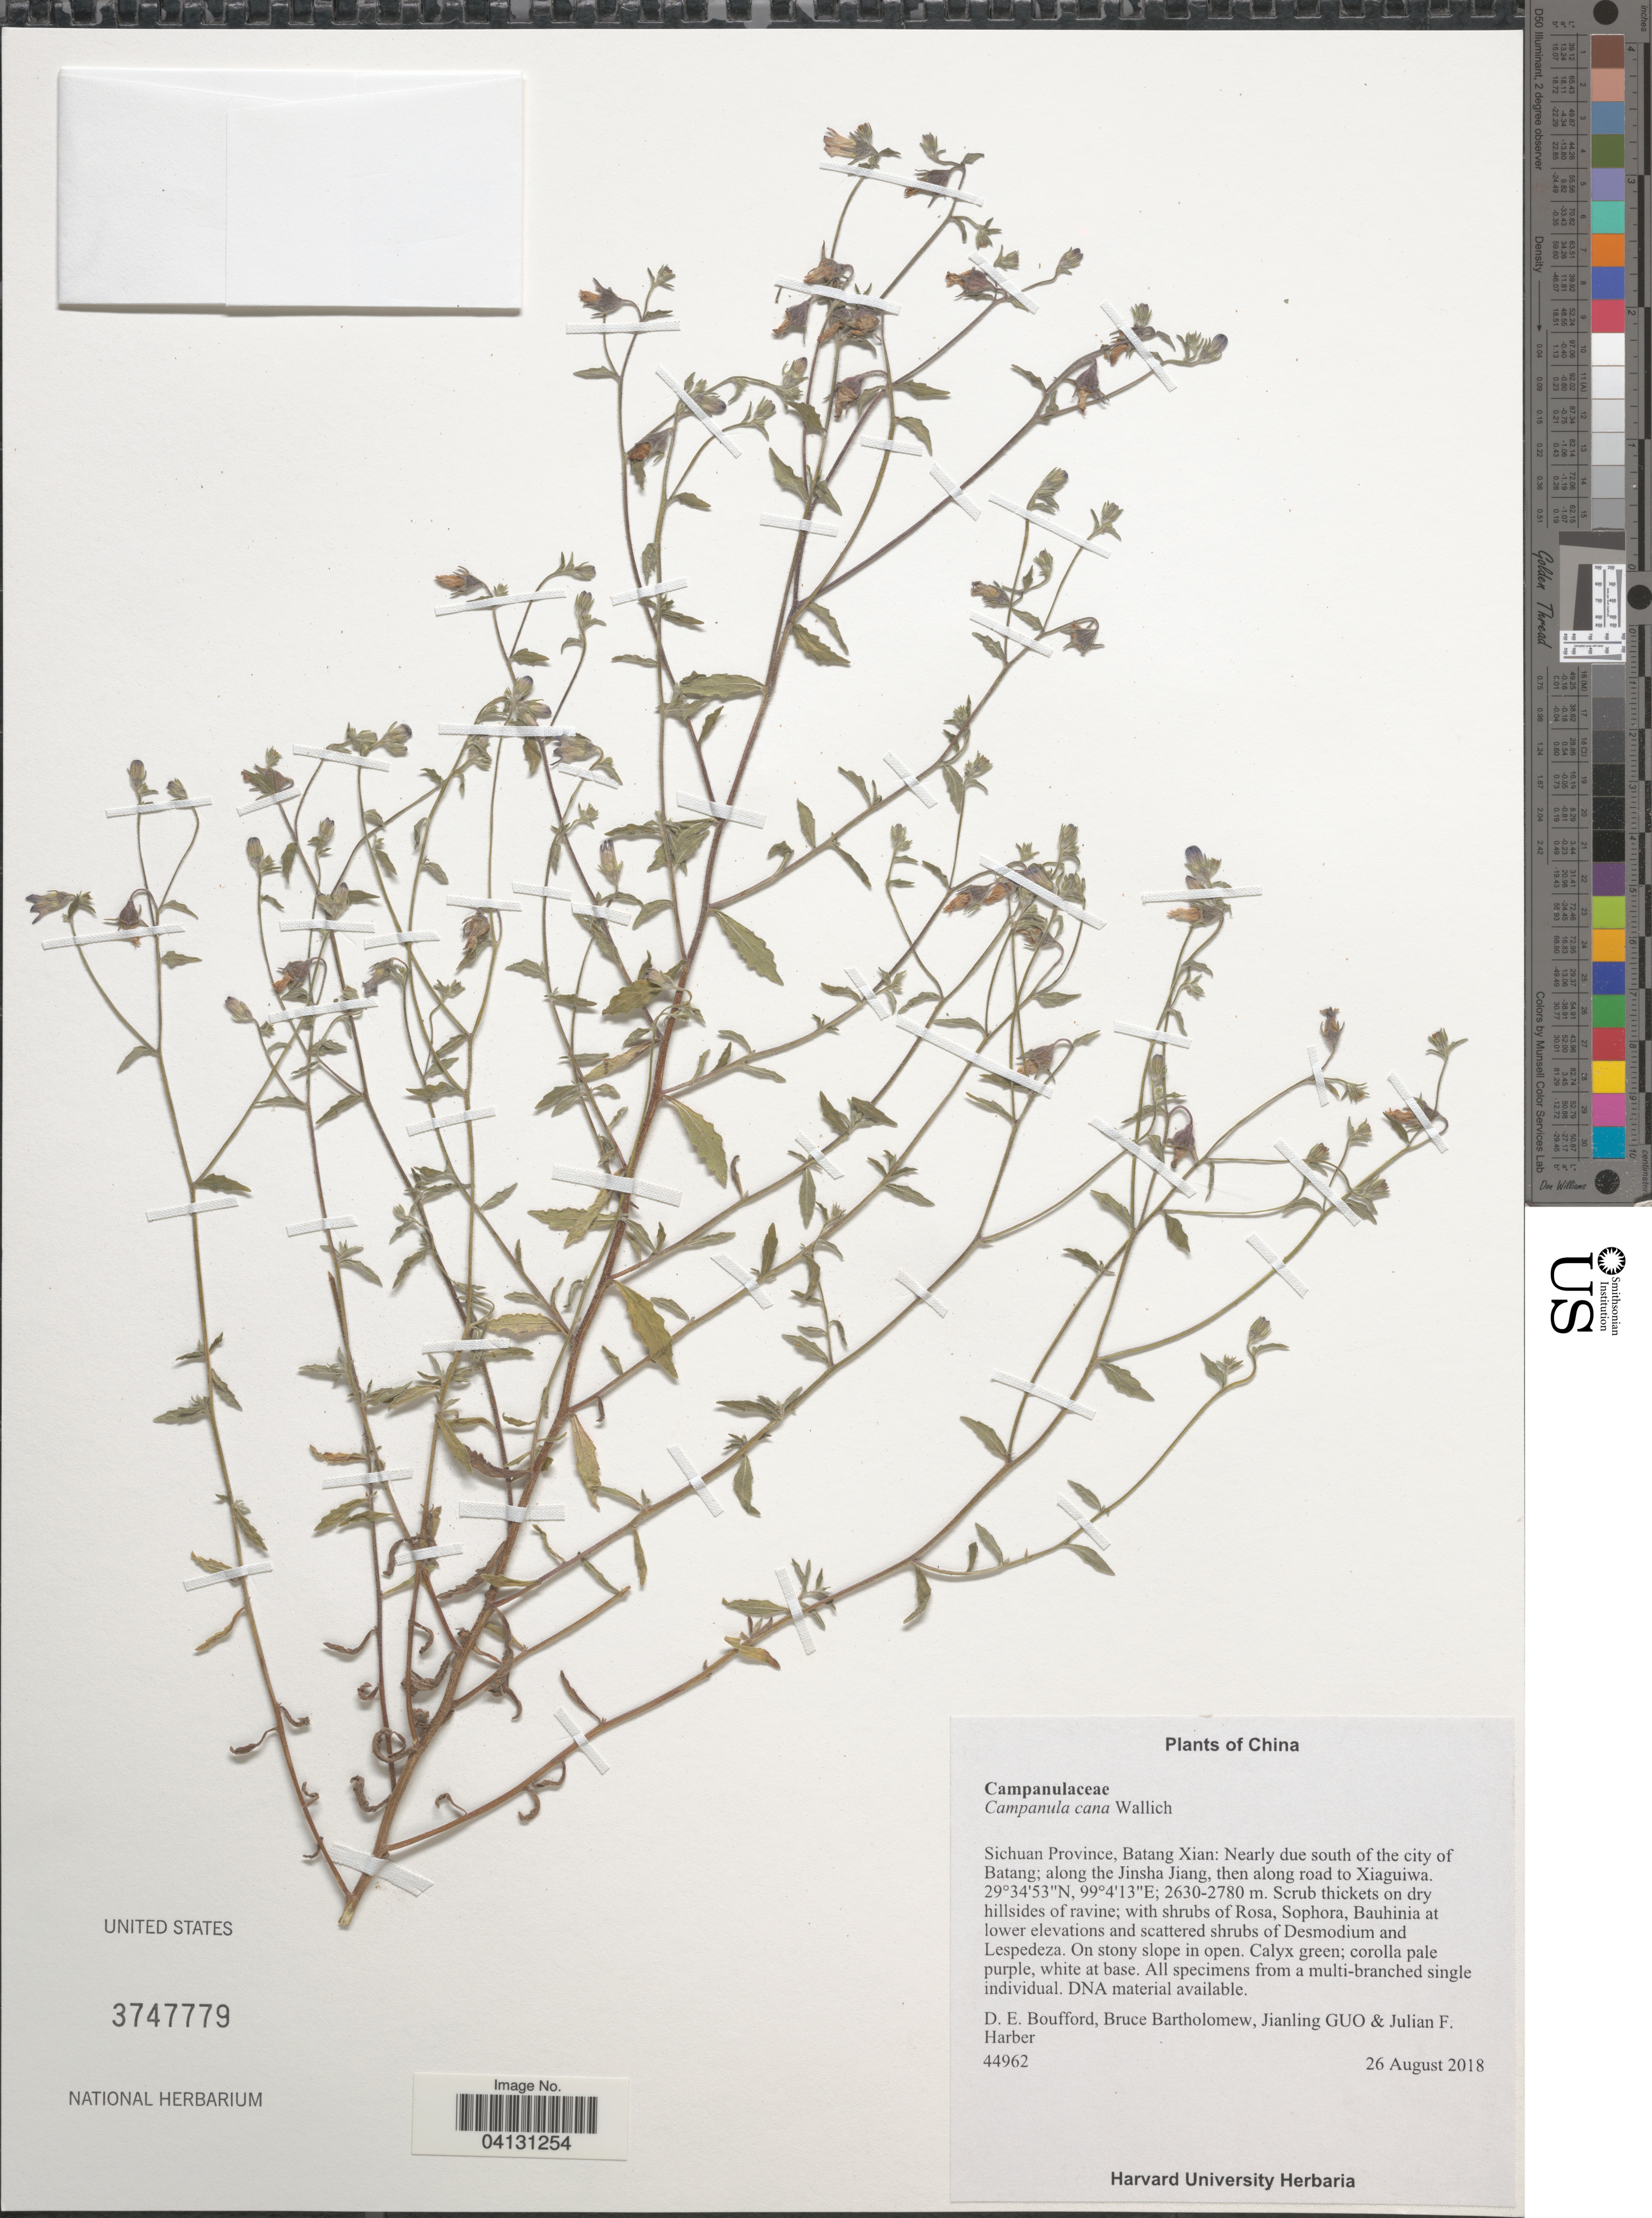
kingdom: Plantae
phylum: Tracheophyta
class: Magnoliopsida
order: Asterales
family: Campanulaceae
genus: Campanula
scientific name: Campanula cana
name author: Wall.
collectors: D. E. Boufford, B. Bartholomew, J. Guo & J. Harber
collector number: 44962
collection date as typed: Transcribed d/m/y: 26/8/2018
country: China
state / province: Sichuan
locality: Batang Xian: Nearly due south of the city of Batang; along the Jinsha Jiang, then along road to Xiaguiwa.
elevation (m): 2630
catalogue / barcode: US 3747779